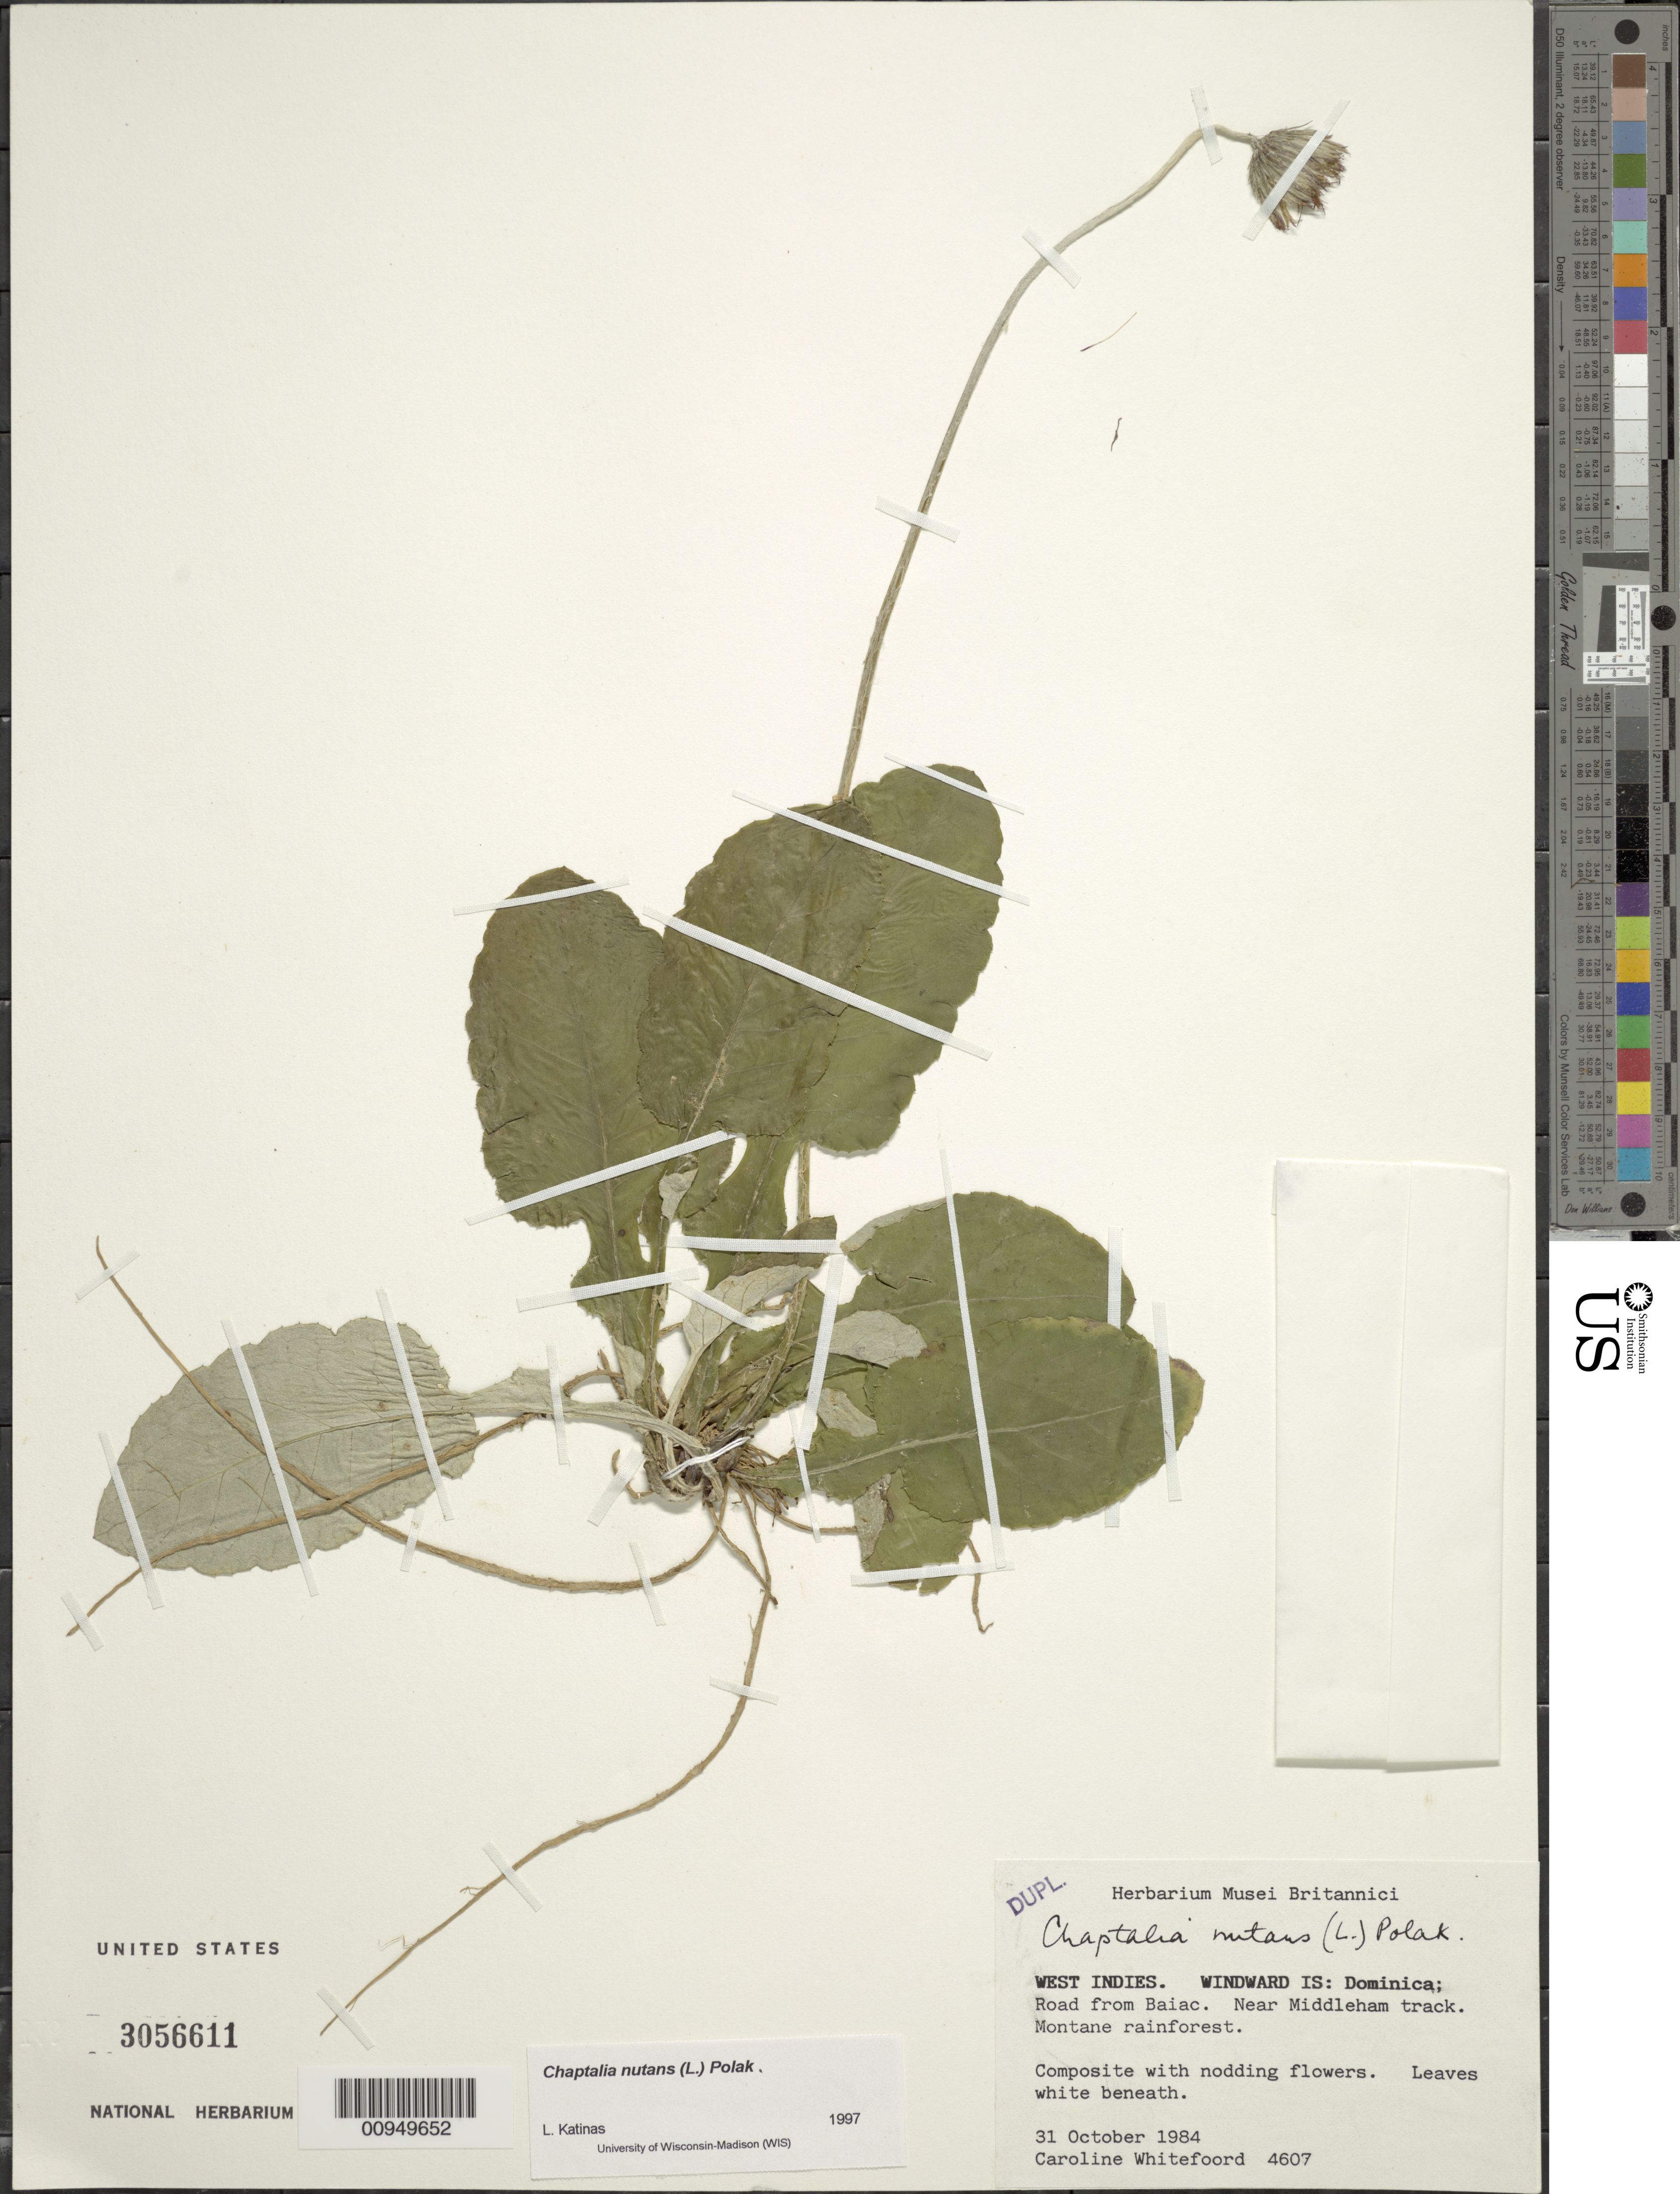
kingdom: Plantae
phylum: Tracheophyta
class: Magnoliopsida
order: Asterales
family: Asteraceae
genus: Chaptalia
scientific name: Chaptalia nutans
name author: (L.) Pol.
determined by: Katinas, L.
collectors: C. Whitefoord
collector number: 4607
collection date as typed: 31 Oct 1984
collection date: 1984-10-31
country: Dominica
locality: Road from Baiac, near Middleham track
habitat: Montane rainforest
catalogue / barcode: US 3056611